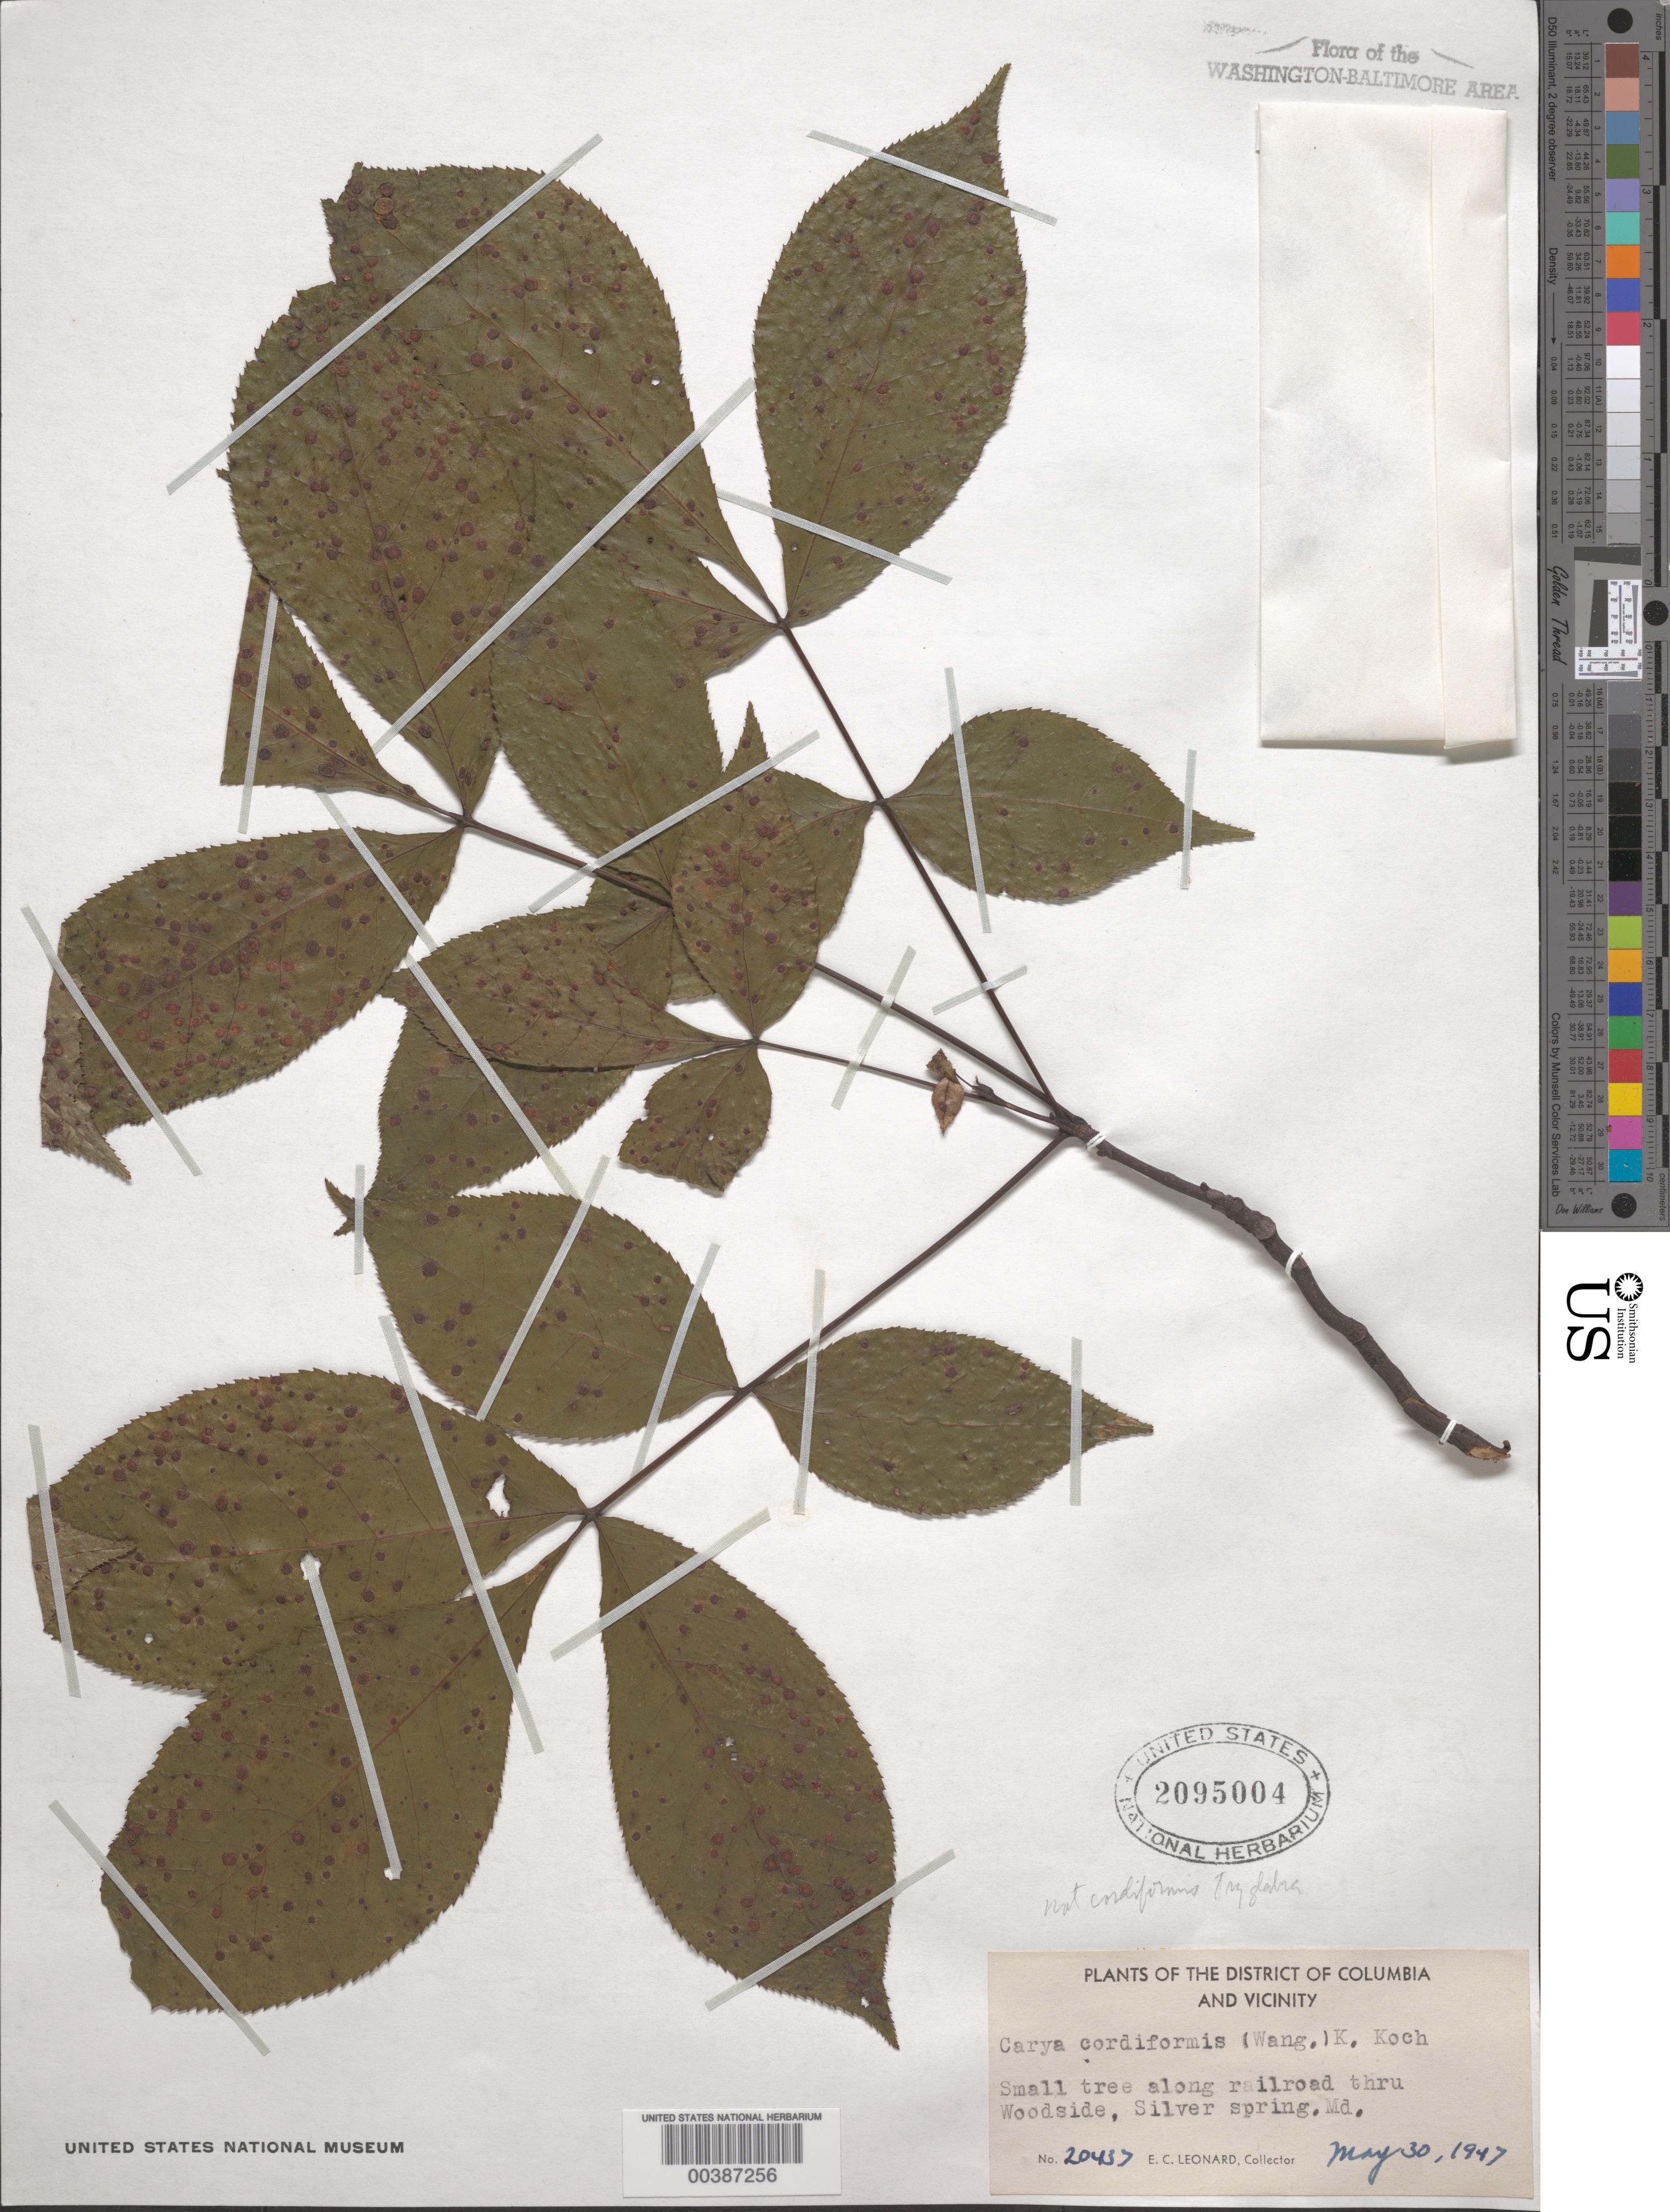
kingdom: Plantae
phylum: Tracheophyta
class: Magnoliopsida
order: Fagales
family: Juglandaceae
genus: Carya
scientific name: Carya glabra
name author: (Mill.) Sweet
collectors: E. C. Leonard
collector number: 20437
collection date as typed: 30 May 1947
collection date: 1947-05-30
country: United States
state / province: Maryland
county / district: Montgomery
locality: Railroad thru Woodside, Silver Spring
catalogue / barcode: US 2095004